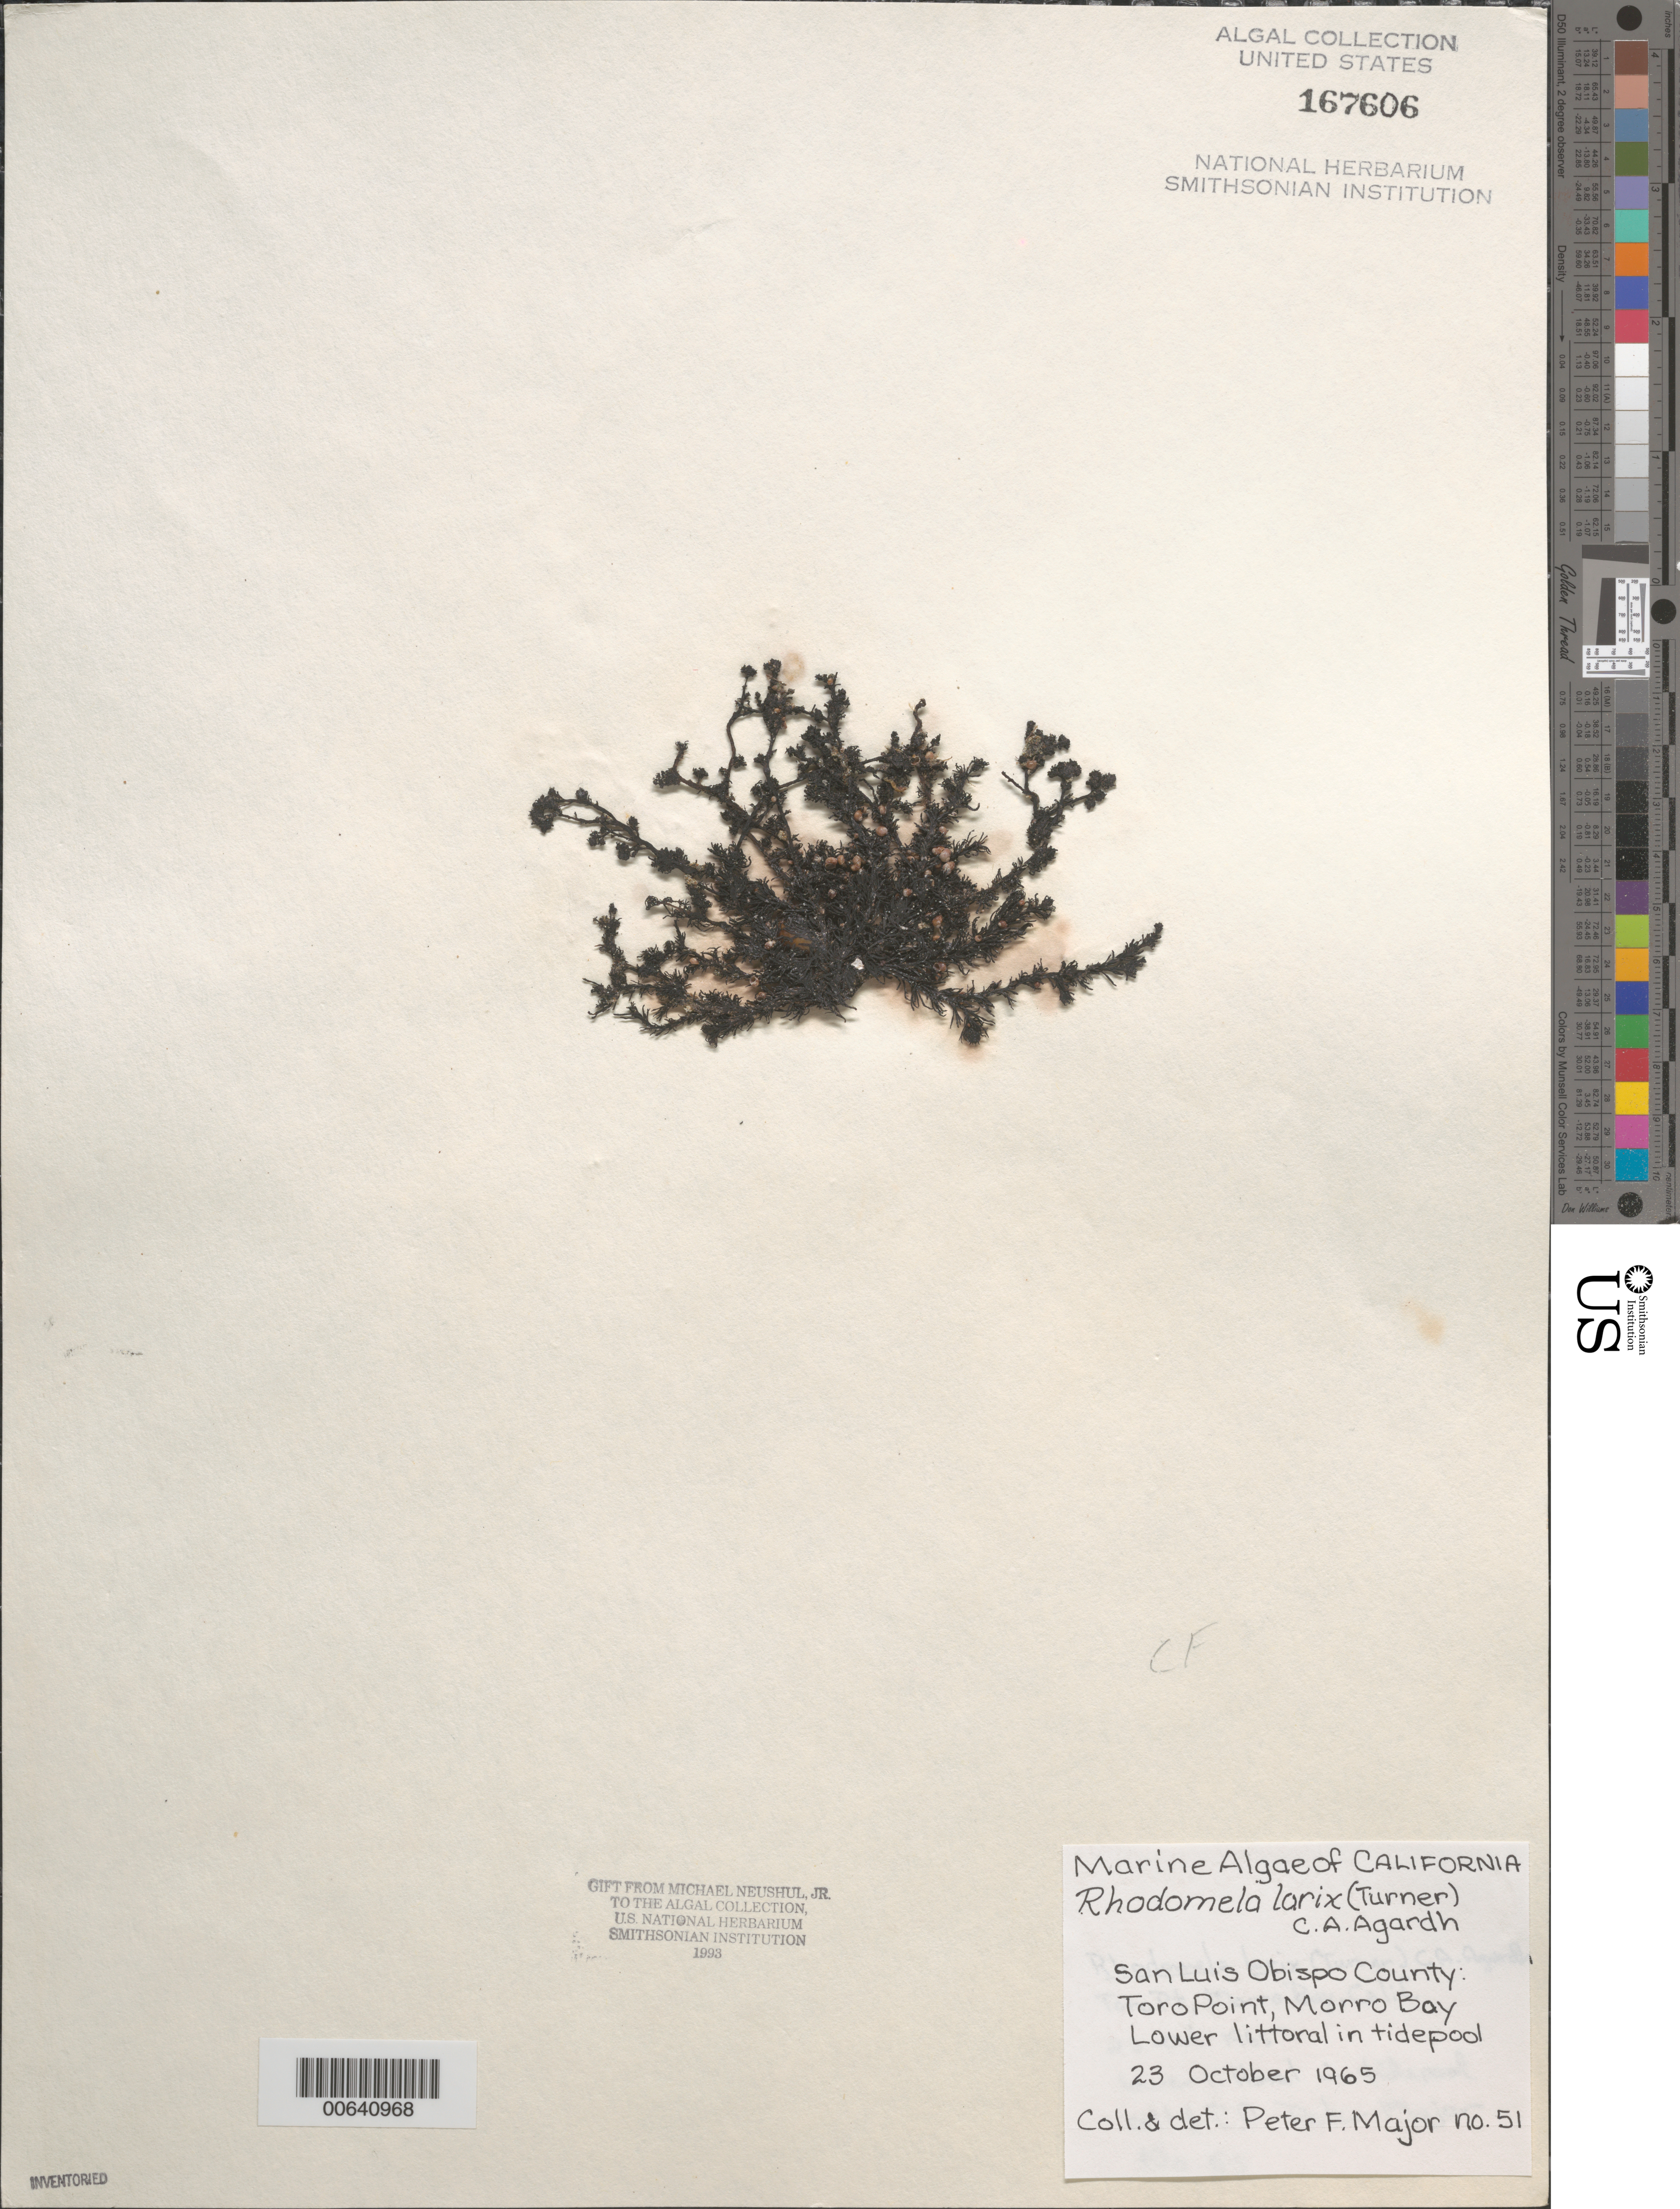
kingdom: Plantae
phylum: Rhodophyta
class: Florideophyceae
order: Ceramiales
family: Rhodomelaceae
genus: Neorhodomela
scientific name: Neorhodomela larix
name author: (Turner) Masuda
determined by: Algae name updating Project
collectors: P. Major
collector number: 51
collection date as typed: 23 Oct 1965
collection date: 1965-10-23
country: United States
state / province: California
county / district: San Luis Obispo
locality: Toro Point, Morro Bay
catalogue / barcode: US 167606